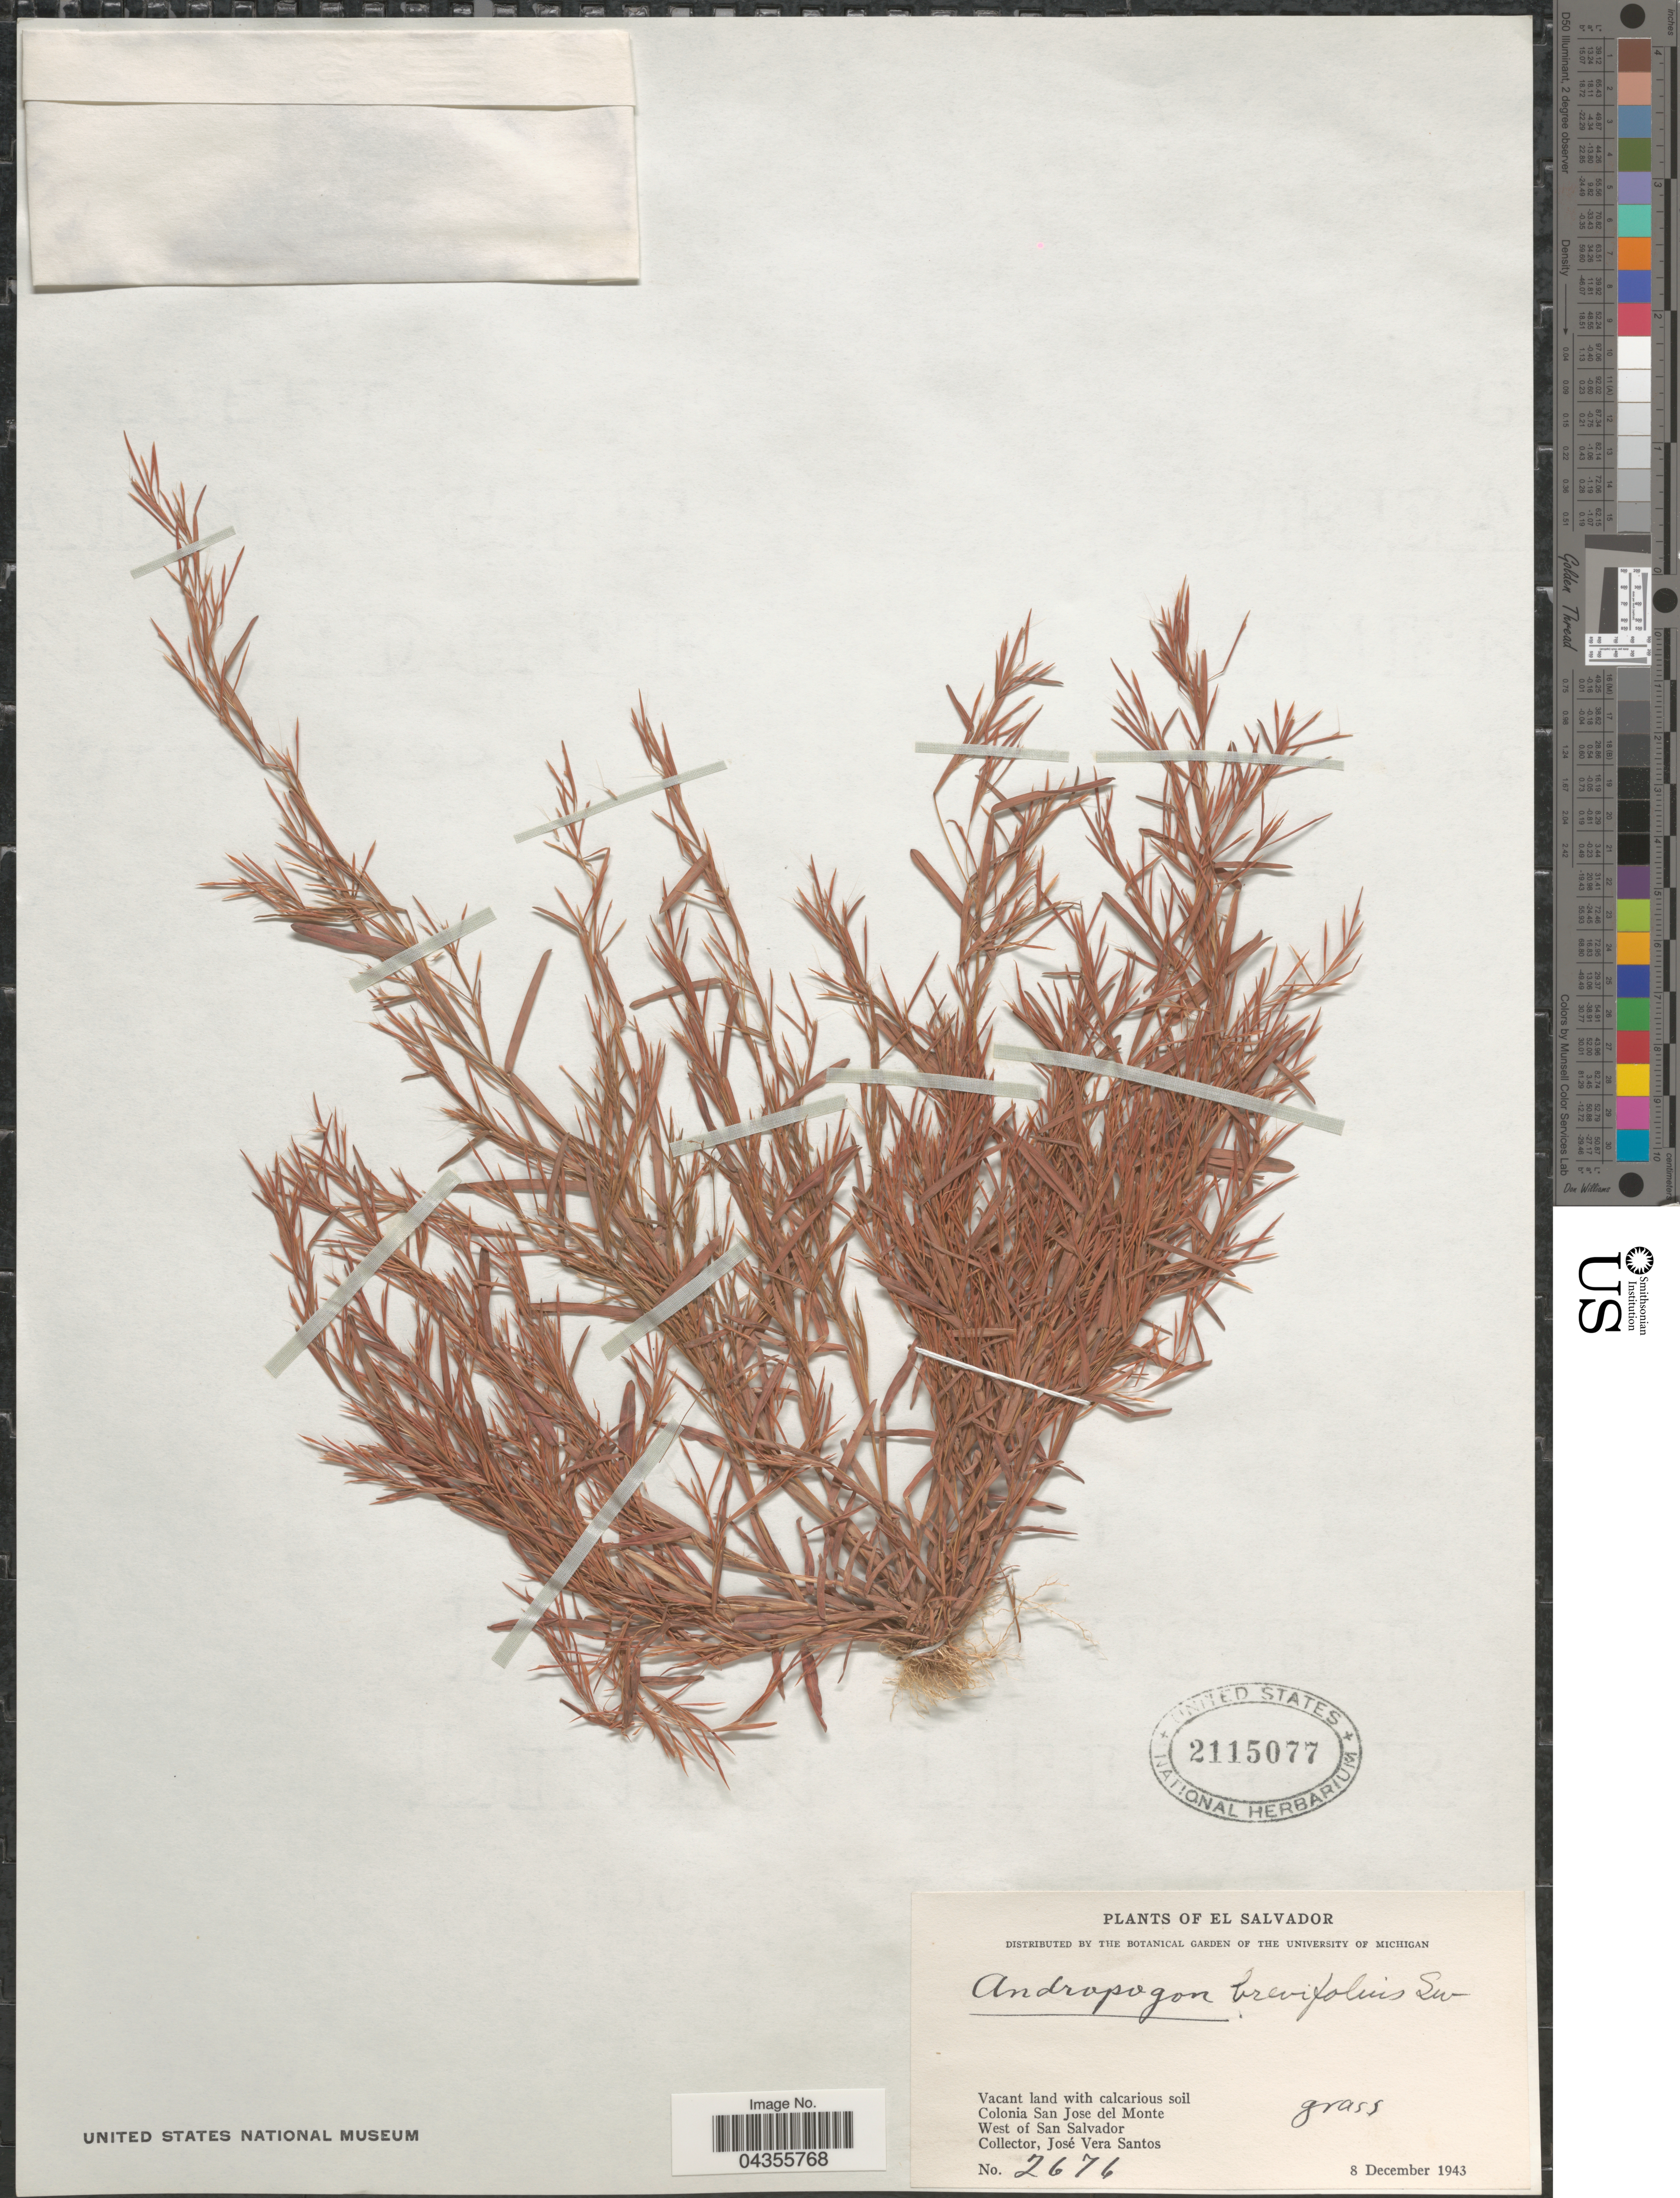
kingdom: Plantae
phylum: Tracheophyta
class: Liliopsida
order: Poales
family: Poaceae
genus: Schizachyrium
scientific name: Schizachyrium brevifolium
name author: (Sw.) Nees ex Büse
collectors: J. Santos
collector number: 2676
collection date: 1943-12-08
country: El Salvador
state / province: San Salvador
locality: Vacant land with calcarious soil. Colonia San Jose del Monte. West of San Salvador.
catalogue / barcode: US 2115077